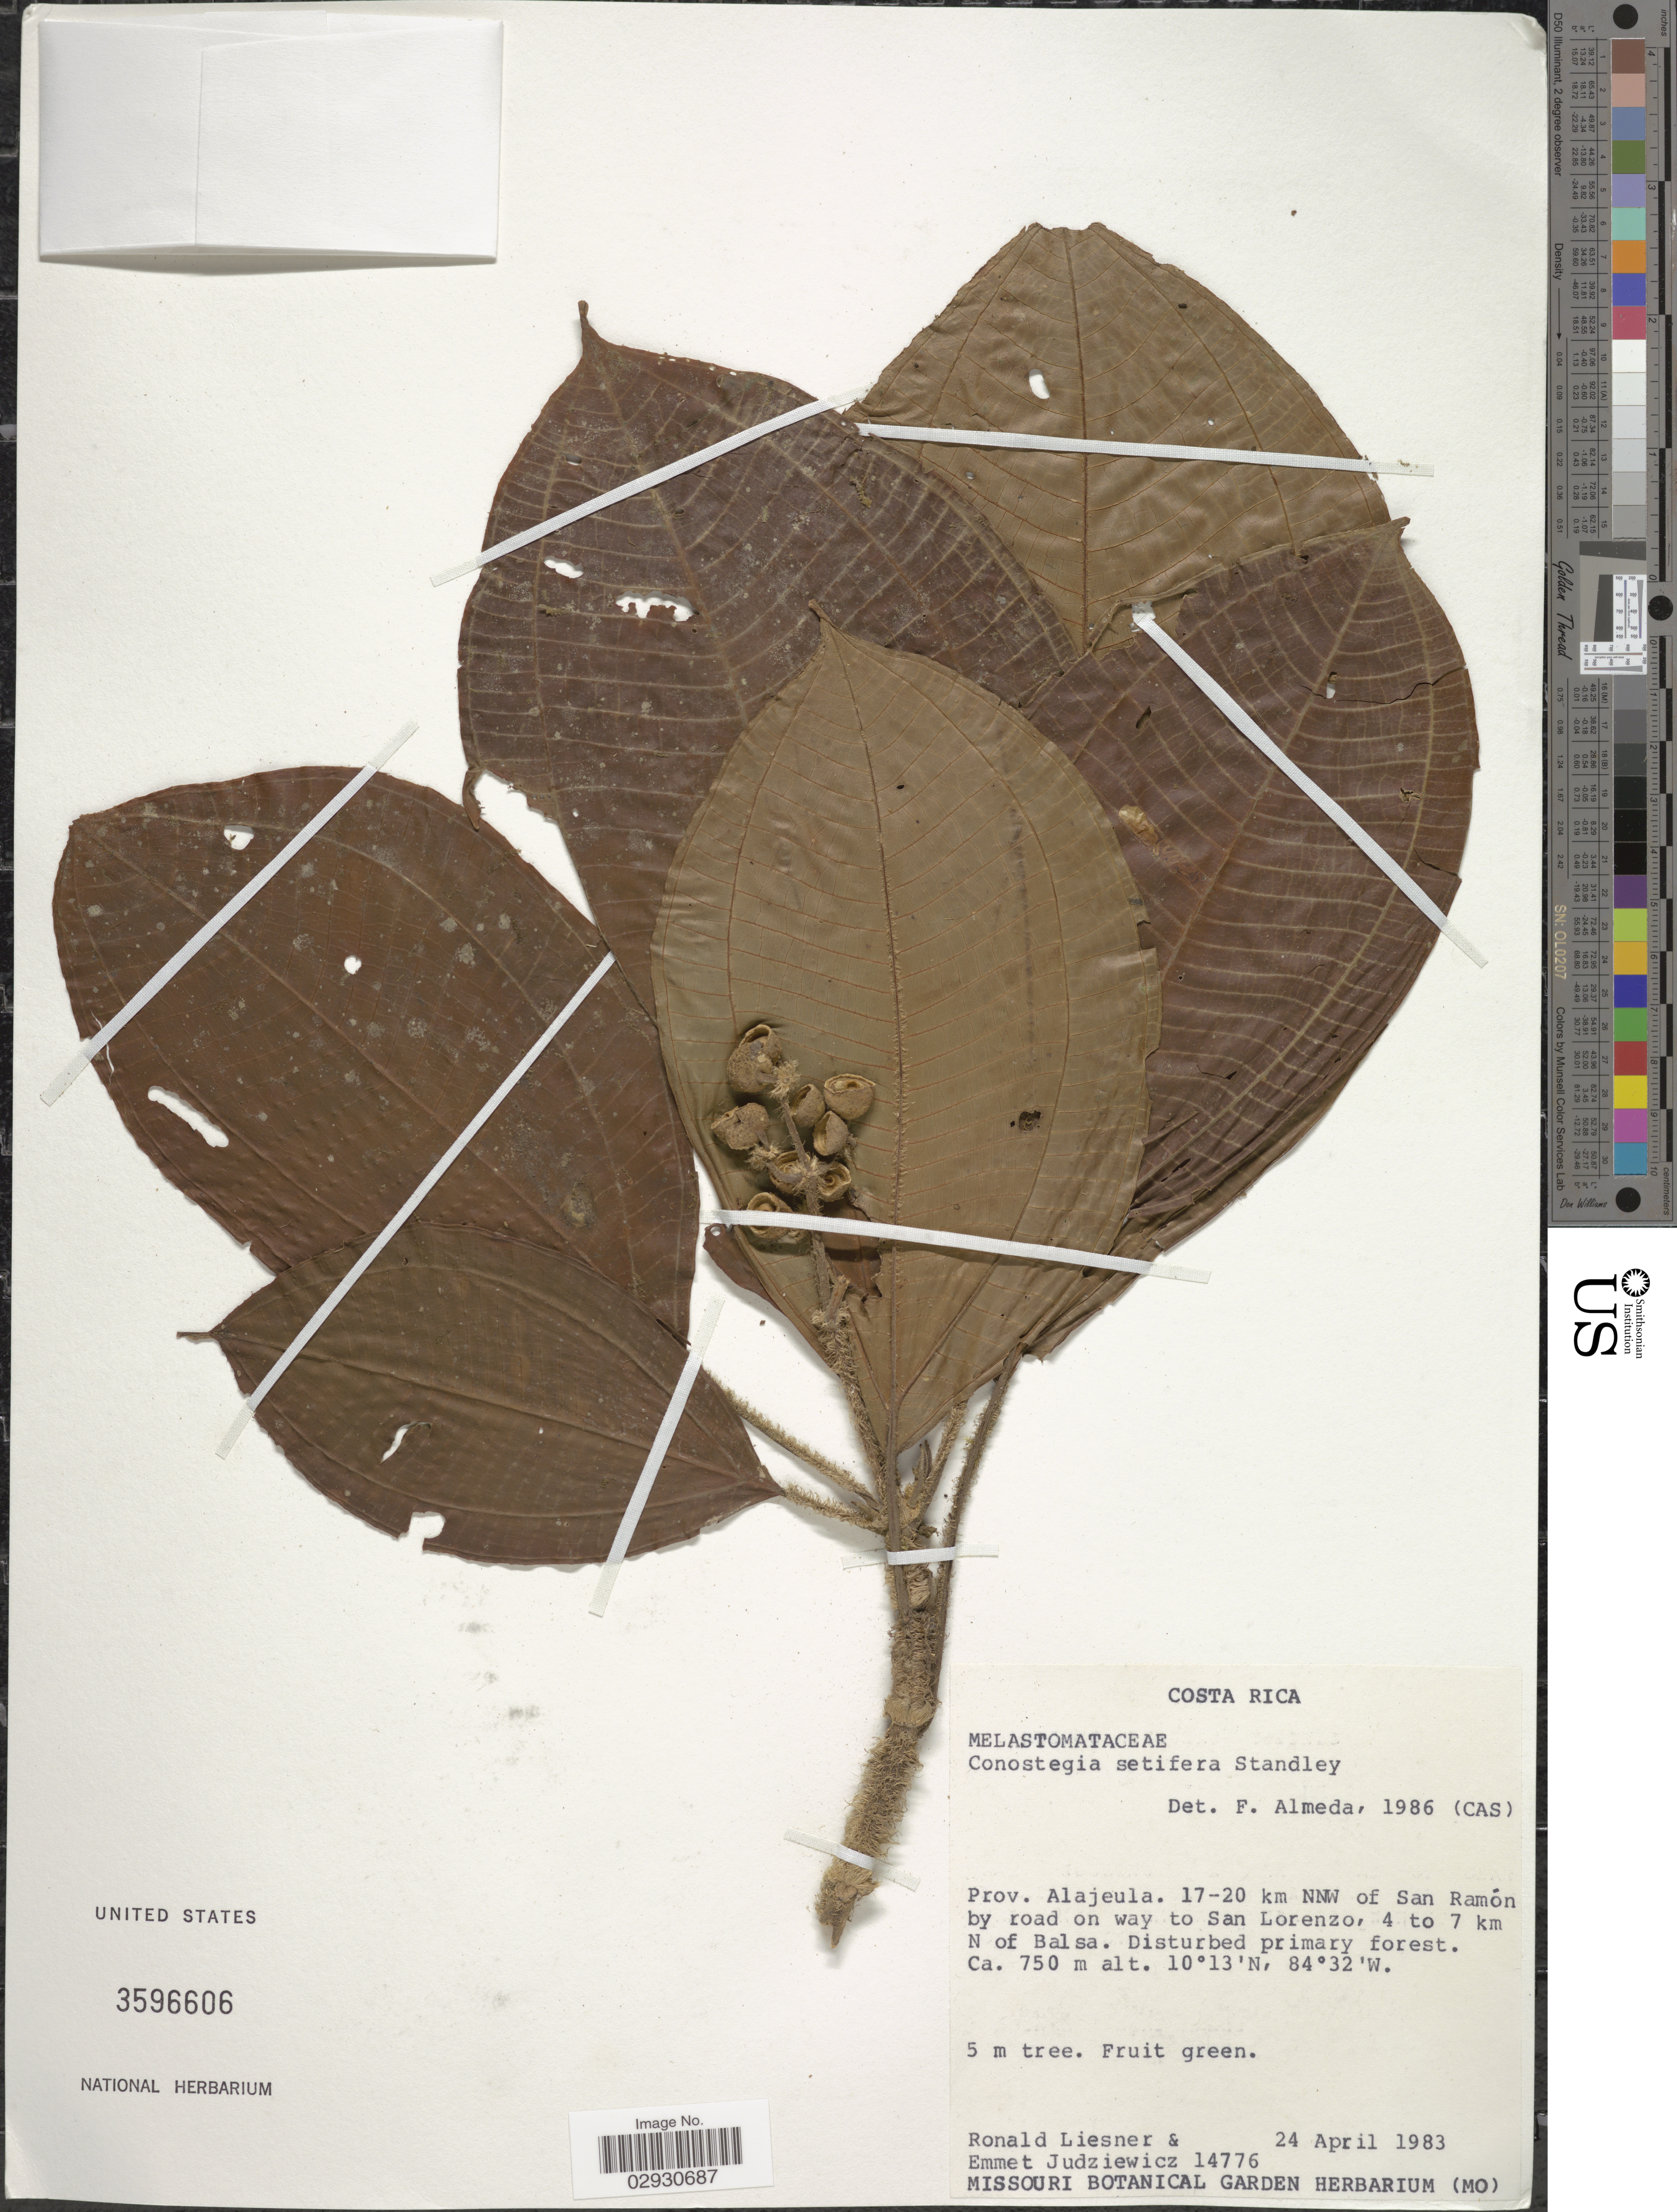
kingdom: Plantae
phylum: Tracheophyta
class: Magnoliopsida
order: Myrtales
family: Melastomataceae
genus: Conostegia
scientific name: Conostegia setifera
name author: Standl.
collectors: R. L. Liesner & E. J. Judziewicz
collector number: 14776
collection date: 1983-04-24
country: Costa Rica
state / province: Alajuela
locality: Prov. Alajeula. 17-20 km NNW of San Ramón by road on way to San Lorenzo, 4 to 7 km N of Balsa.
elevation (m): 750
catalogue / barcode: US 3596606